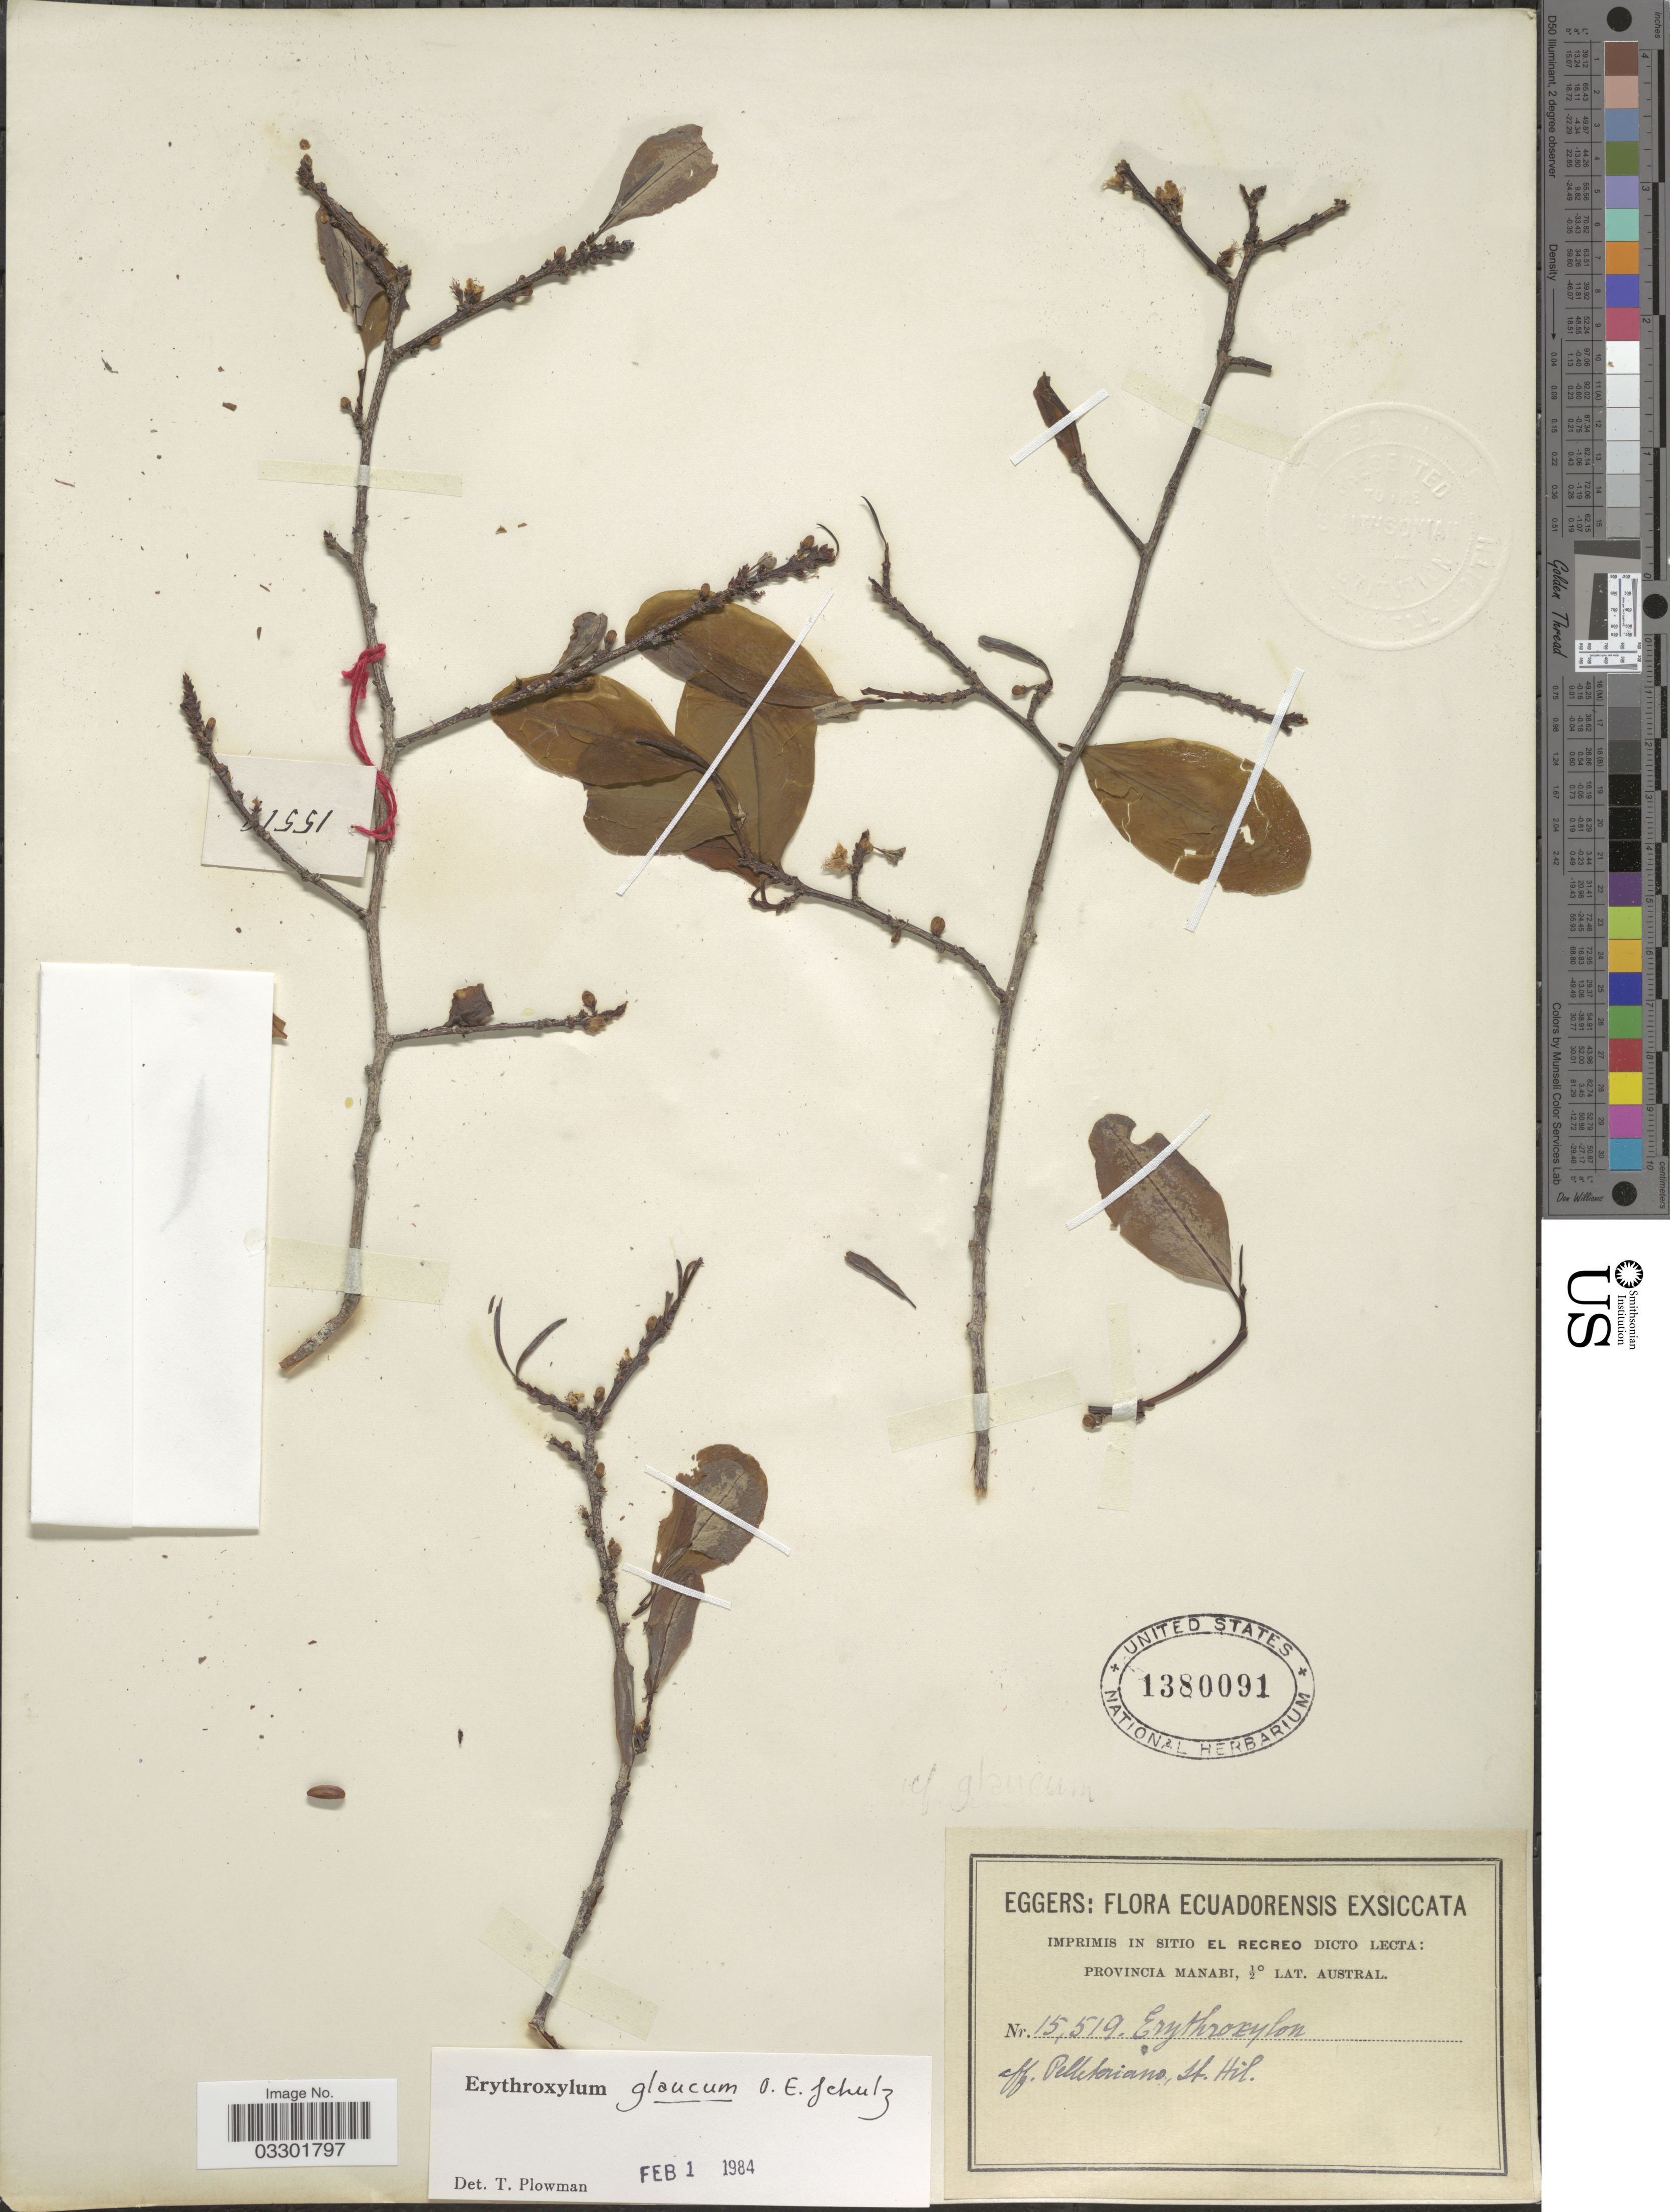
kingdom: Plantae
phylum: Tracheophyta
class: Magnoliopsida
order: Malpighiales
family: Erythroxylaceae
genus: Erythroxylum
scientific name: Erythroxylum glaucum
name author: O.E. Schulz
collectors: -. Eggers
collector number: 15519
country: Ecuador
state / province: Manabí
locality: Imprims in sitio El Recreo dicto lecta: Austral.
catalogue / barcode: US 1380091